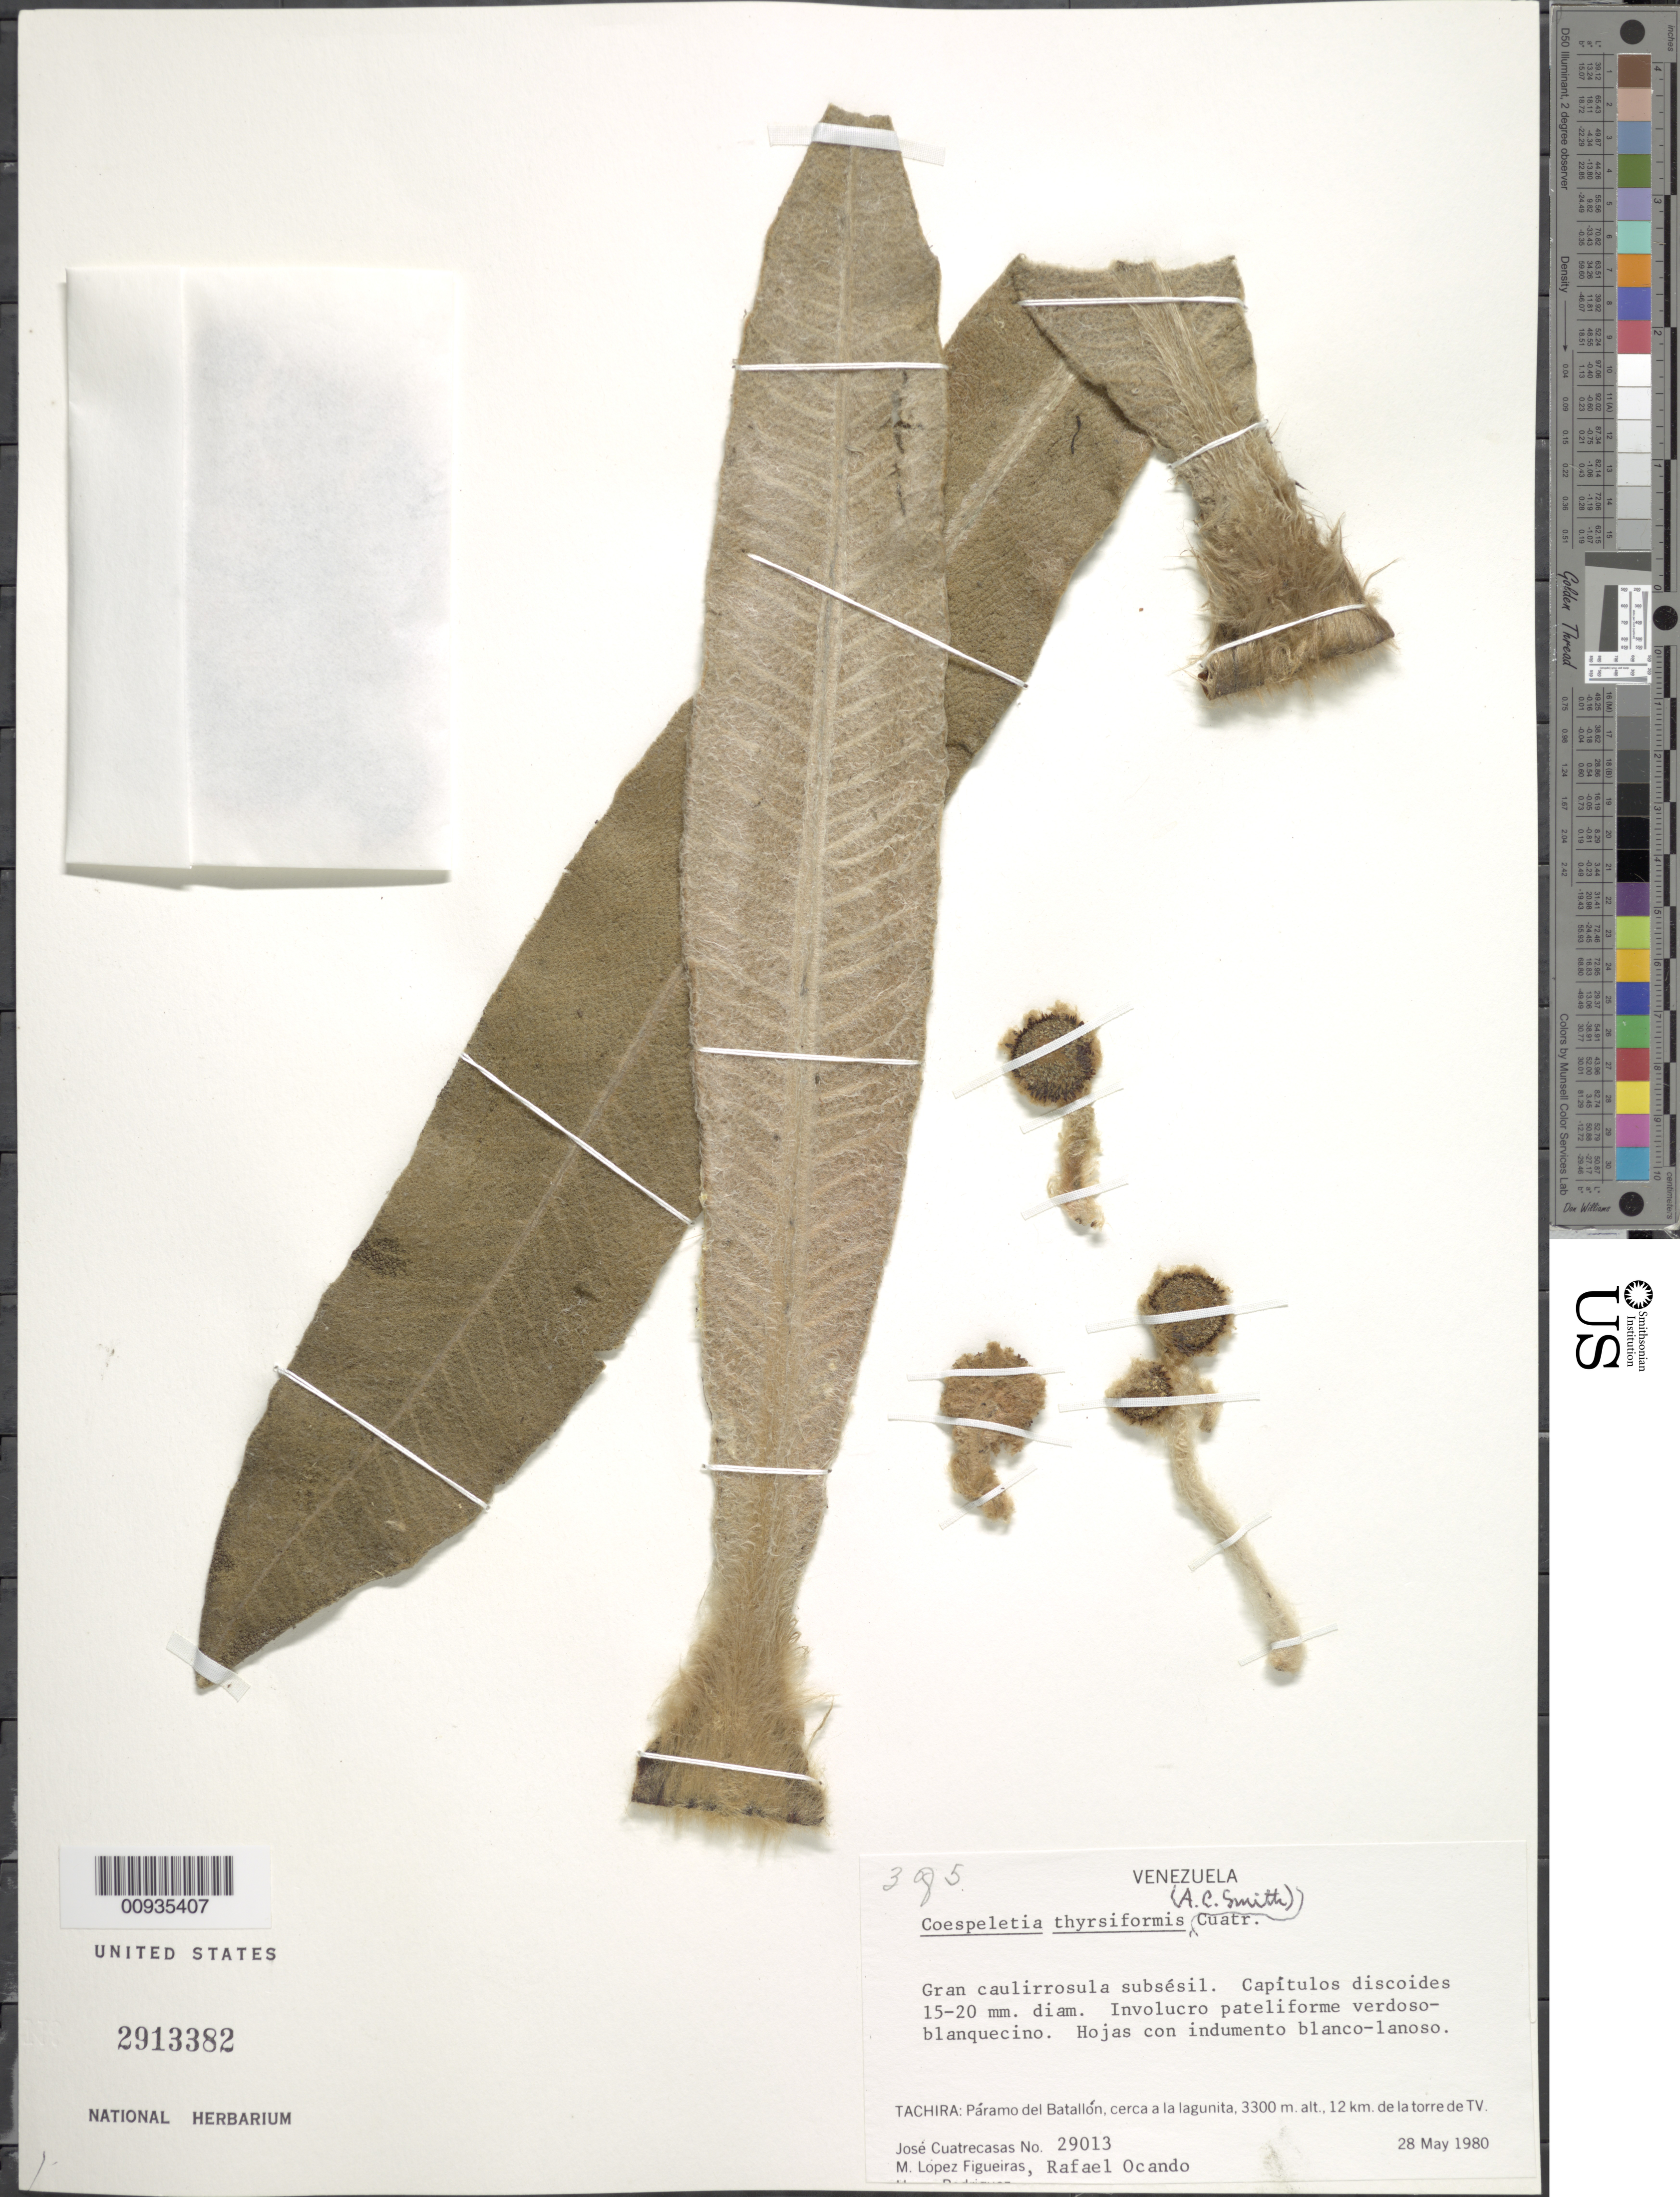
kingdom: Plantae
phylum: Tracheophyta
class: Magnoliopsida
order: Asterales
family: Asteraceae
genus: Coespeletia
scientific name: Coespeletia thyrsiformis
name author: (A.C. Sm.) Cuatrec.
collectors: J. Cuatrecasas, M. López Figueiras & R. Ocando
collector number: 29013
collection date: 1980-05-28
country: Venezuela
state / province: Tachira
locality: Paramo del Batallon, cerca a la lagunita, 12 km de la torre de TV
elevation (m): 3300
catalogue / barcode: US 2913382